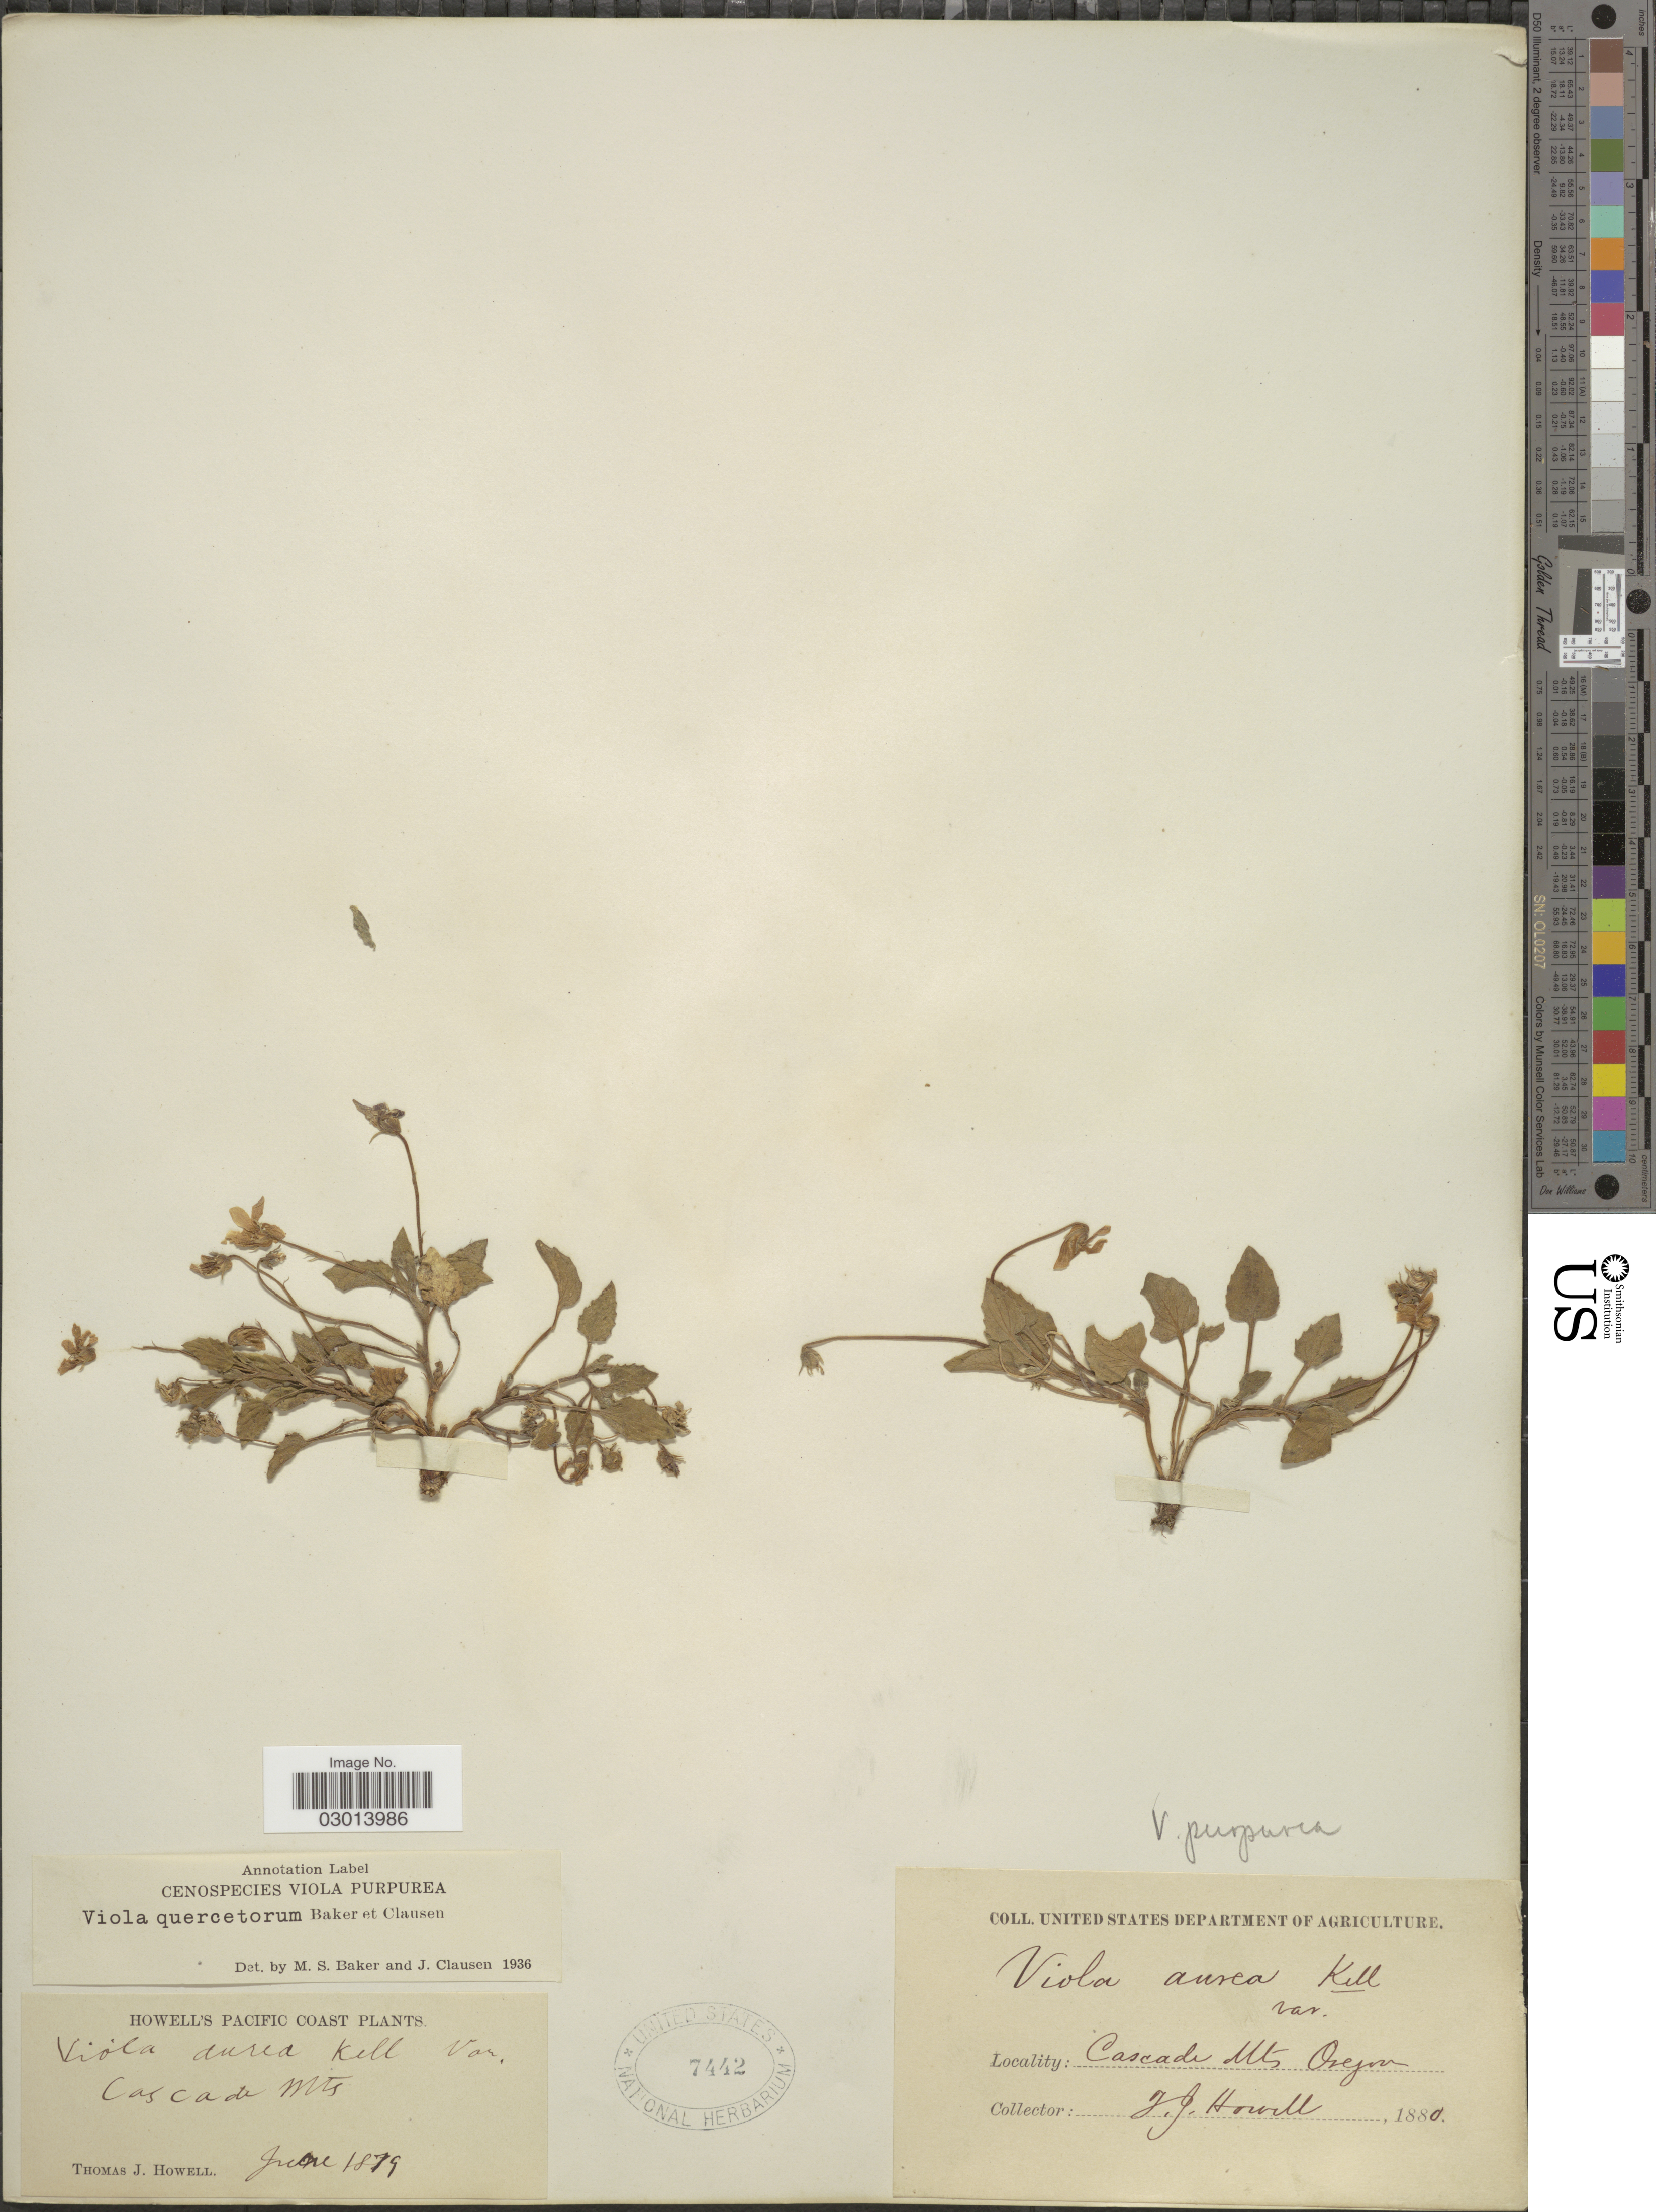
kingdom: Plantae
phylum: Tracheophyta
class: Magnoliopsida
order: Malpighiales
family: Violaceae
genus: Viola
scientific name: Viola quercetorum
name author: M.S. Baker & J.C. Clausen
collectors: T. J. Howell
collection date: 1879-06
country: United States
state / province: Oregon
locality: Pacific Coast, Cascade Mts.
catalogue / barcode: US 7442